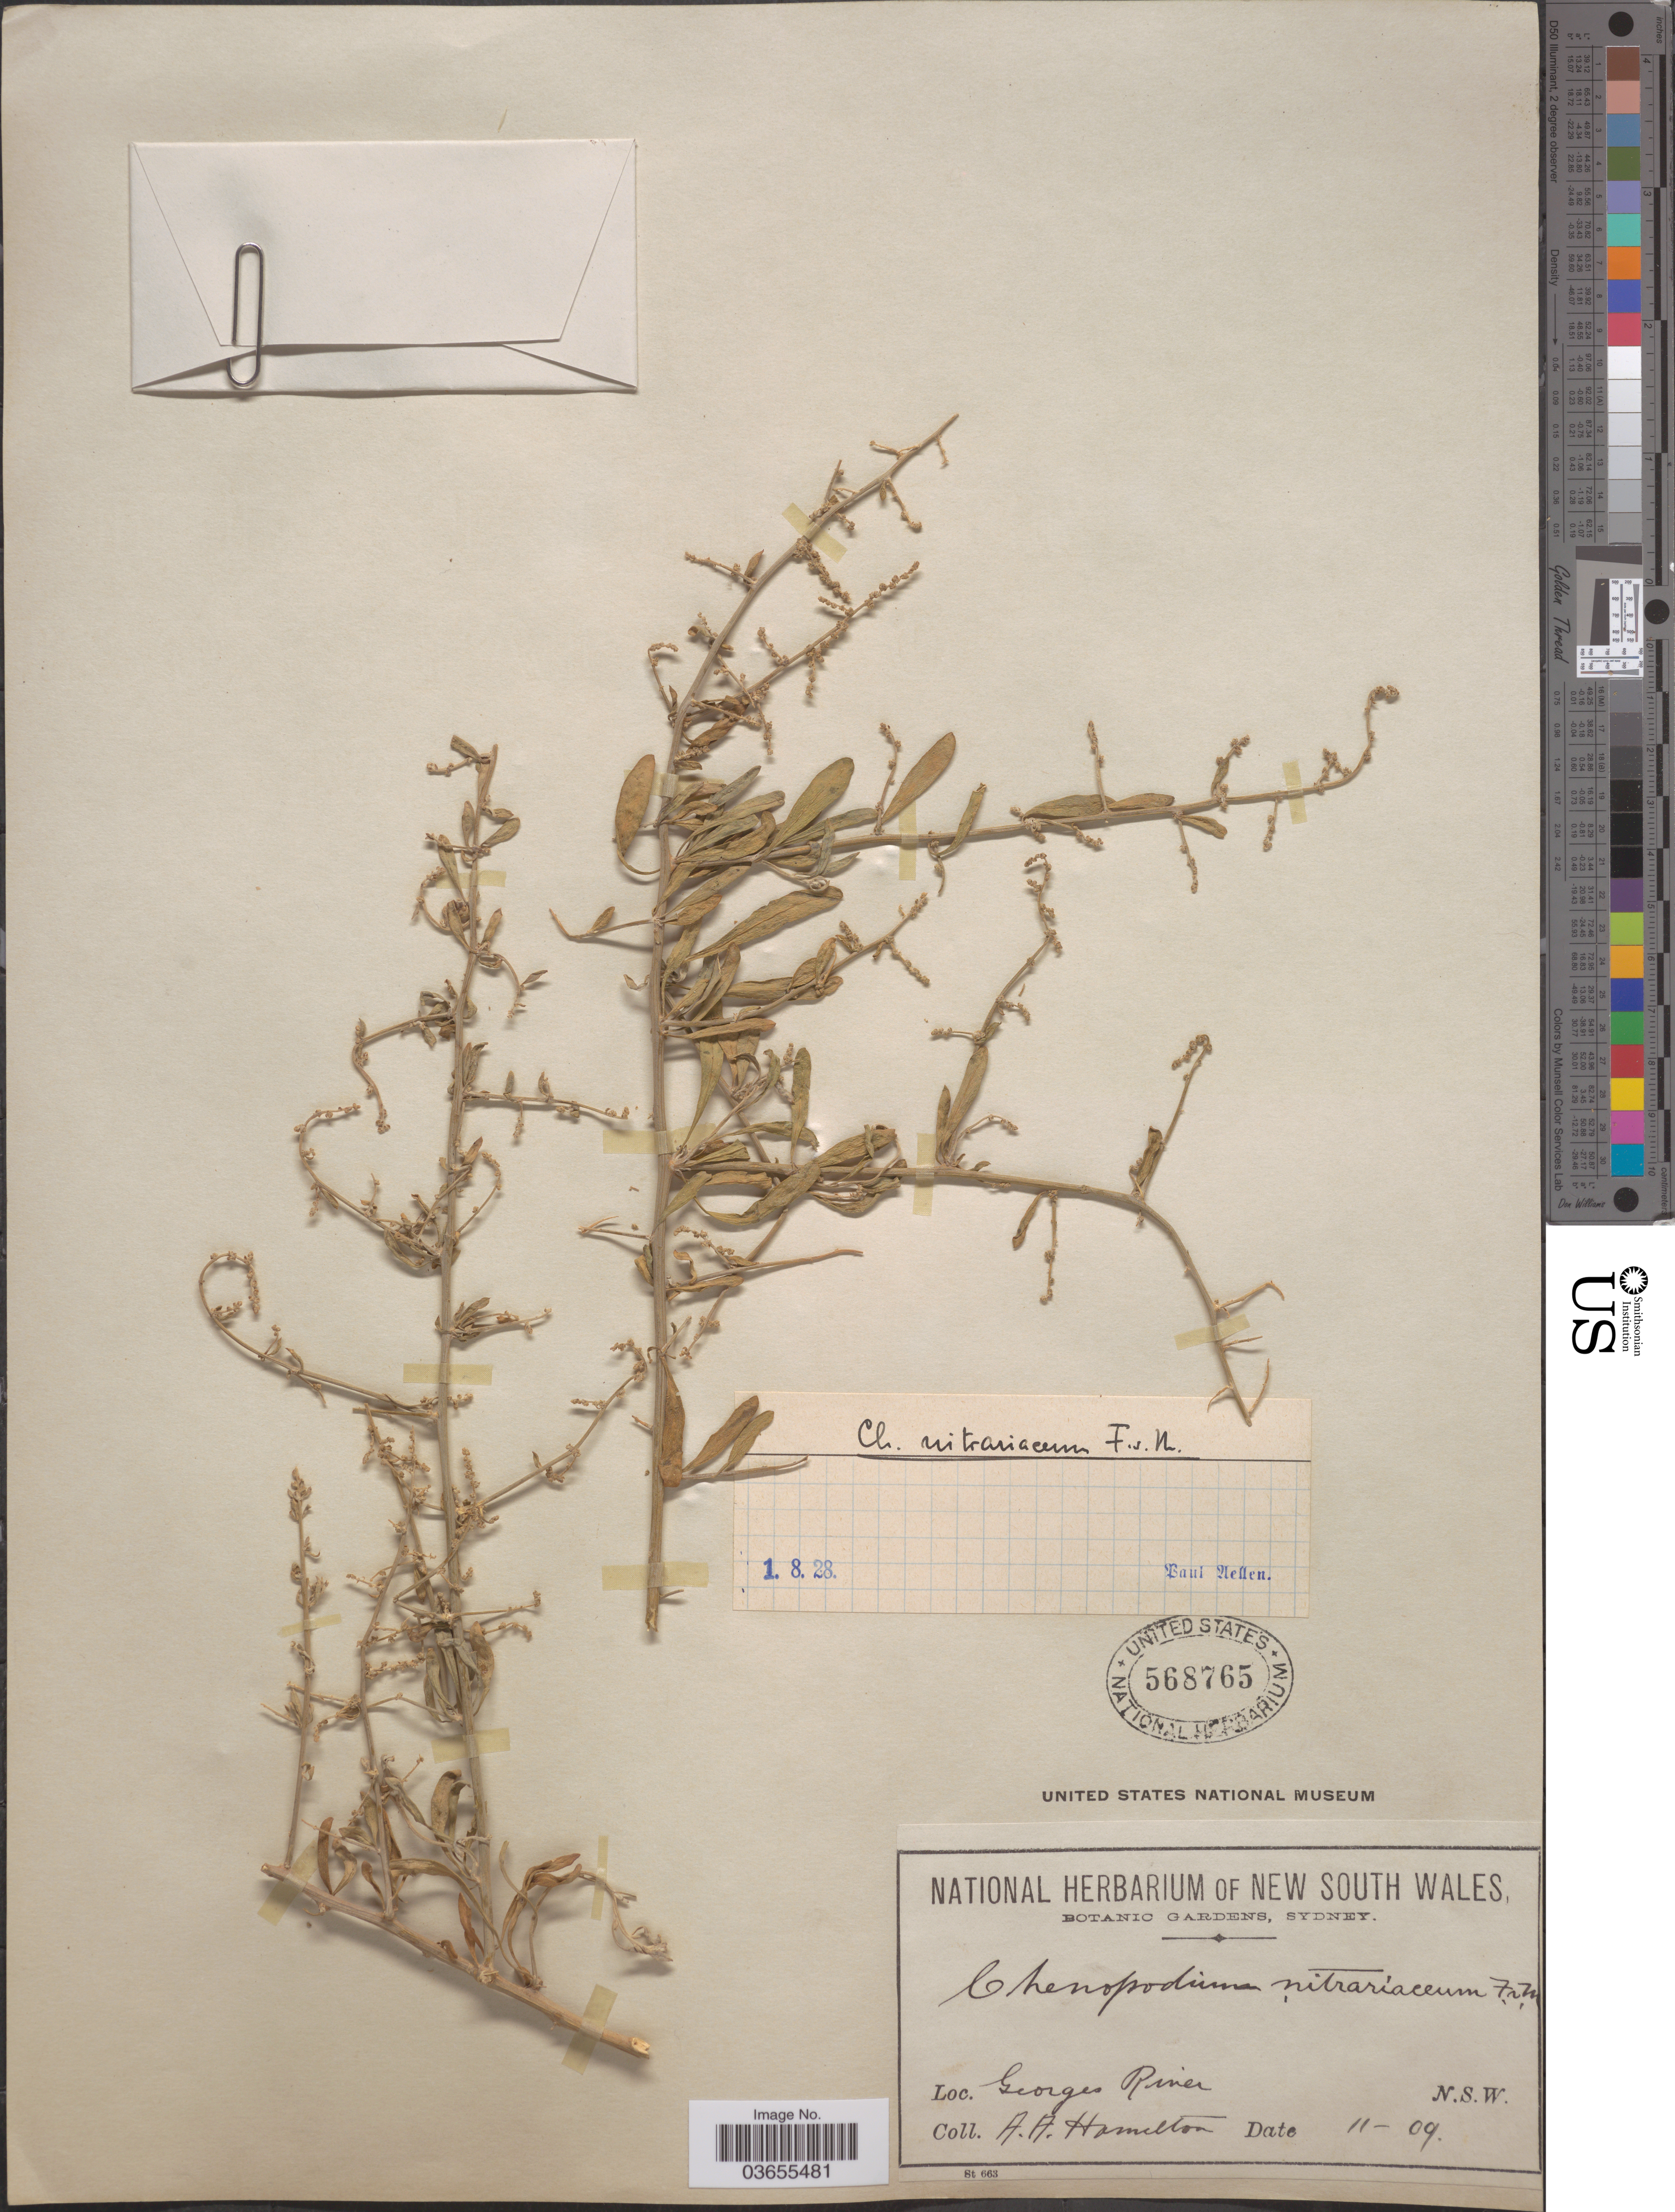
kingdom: Plantae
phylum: Tracheophyta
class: Magnoliopsida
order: Caryophyllales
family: Amaranthaceae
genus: Chenopodium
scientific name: Chenopodium nitrariaceum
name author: (F. Muell.) F. Muell. & Benth.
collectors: A. A. Hamilton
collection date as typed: Transcribed d/m/y: /11/9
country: Australia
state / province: New South Wales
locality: Georges River.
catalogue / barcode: US 568765